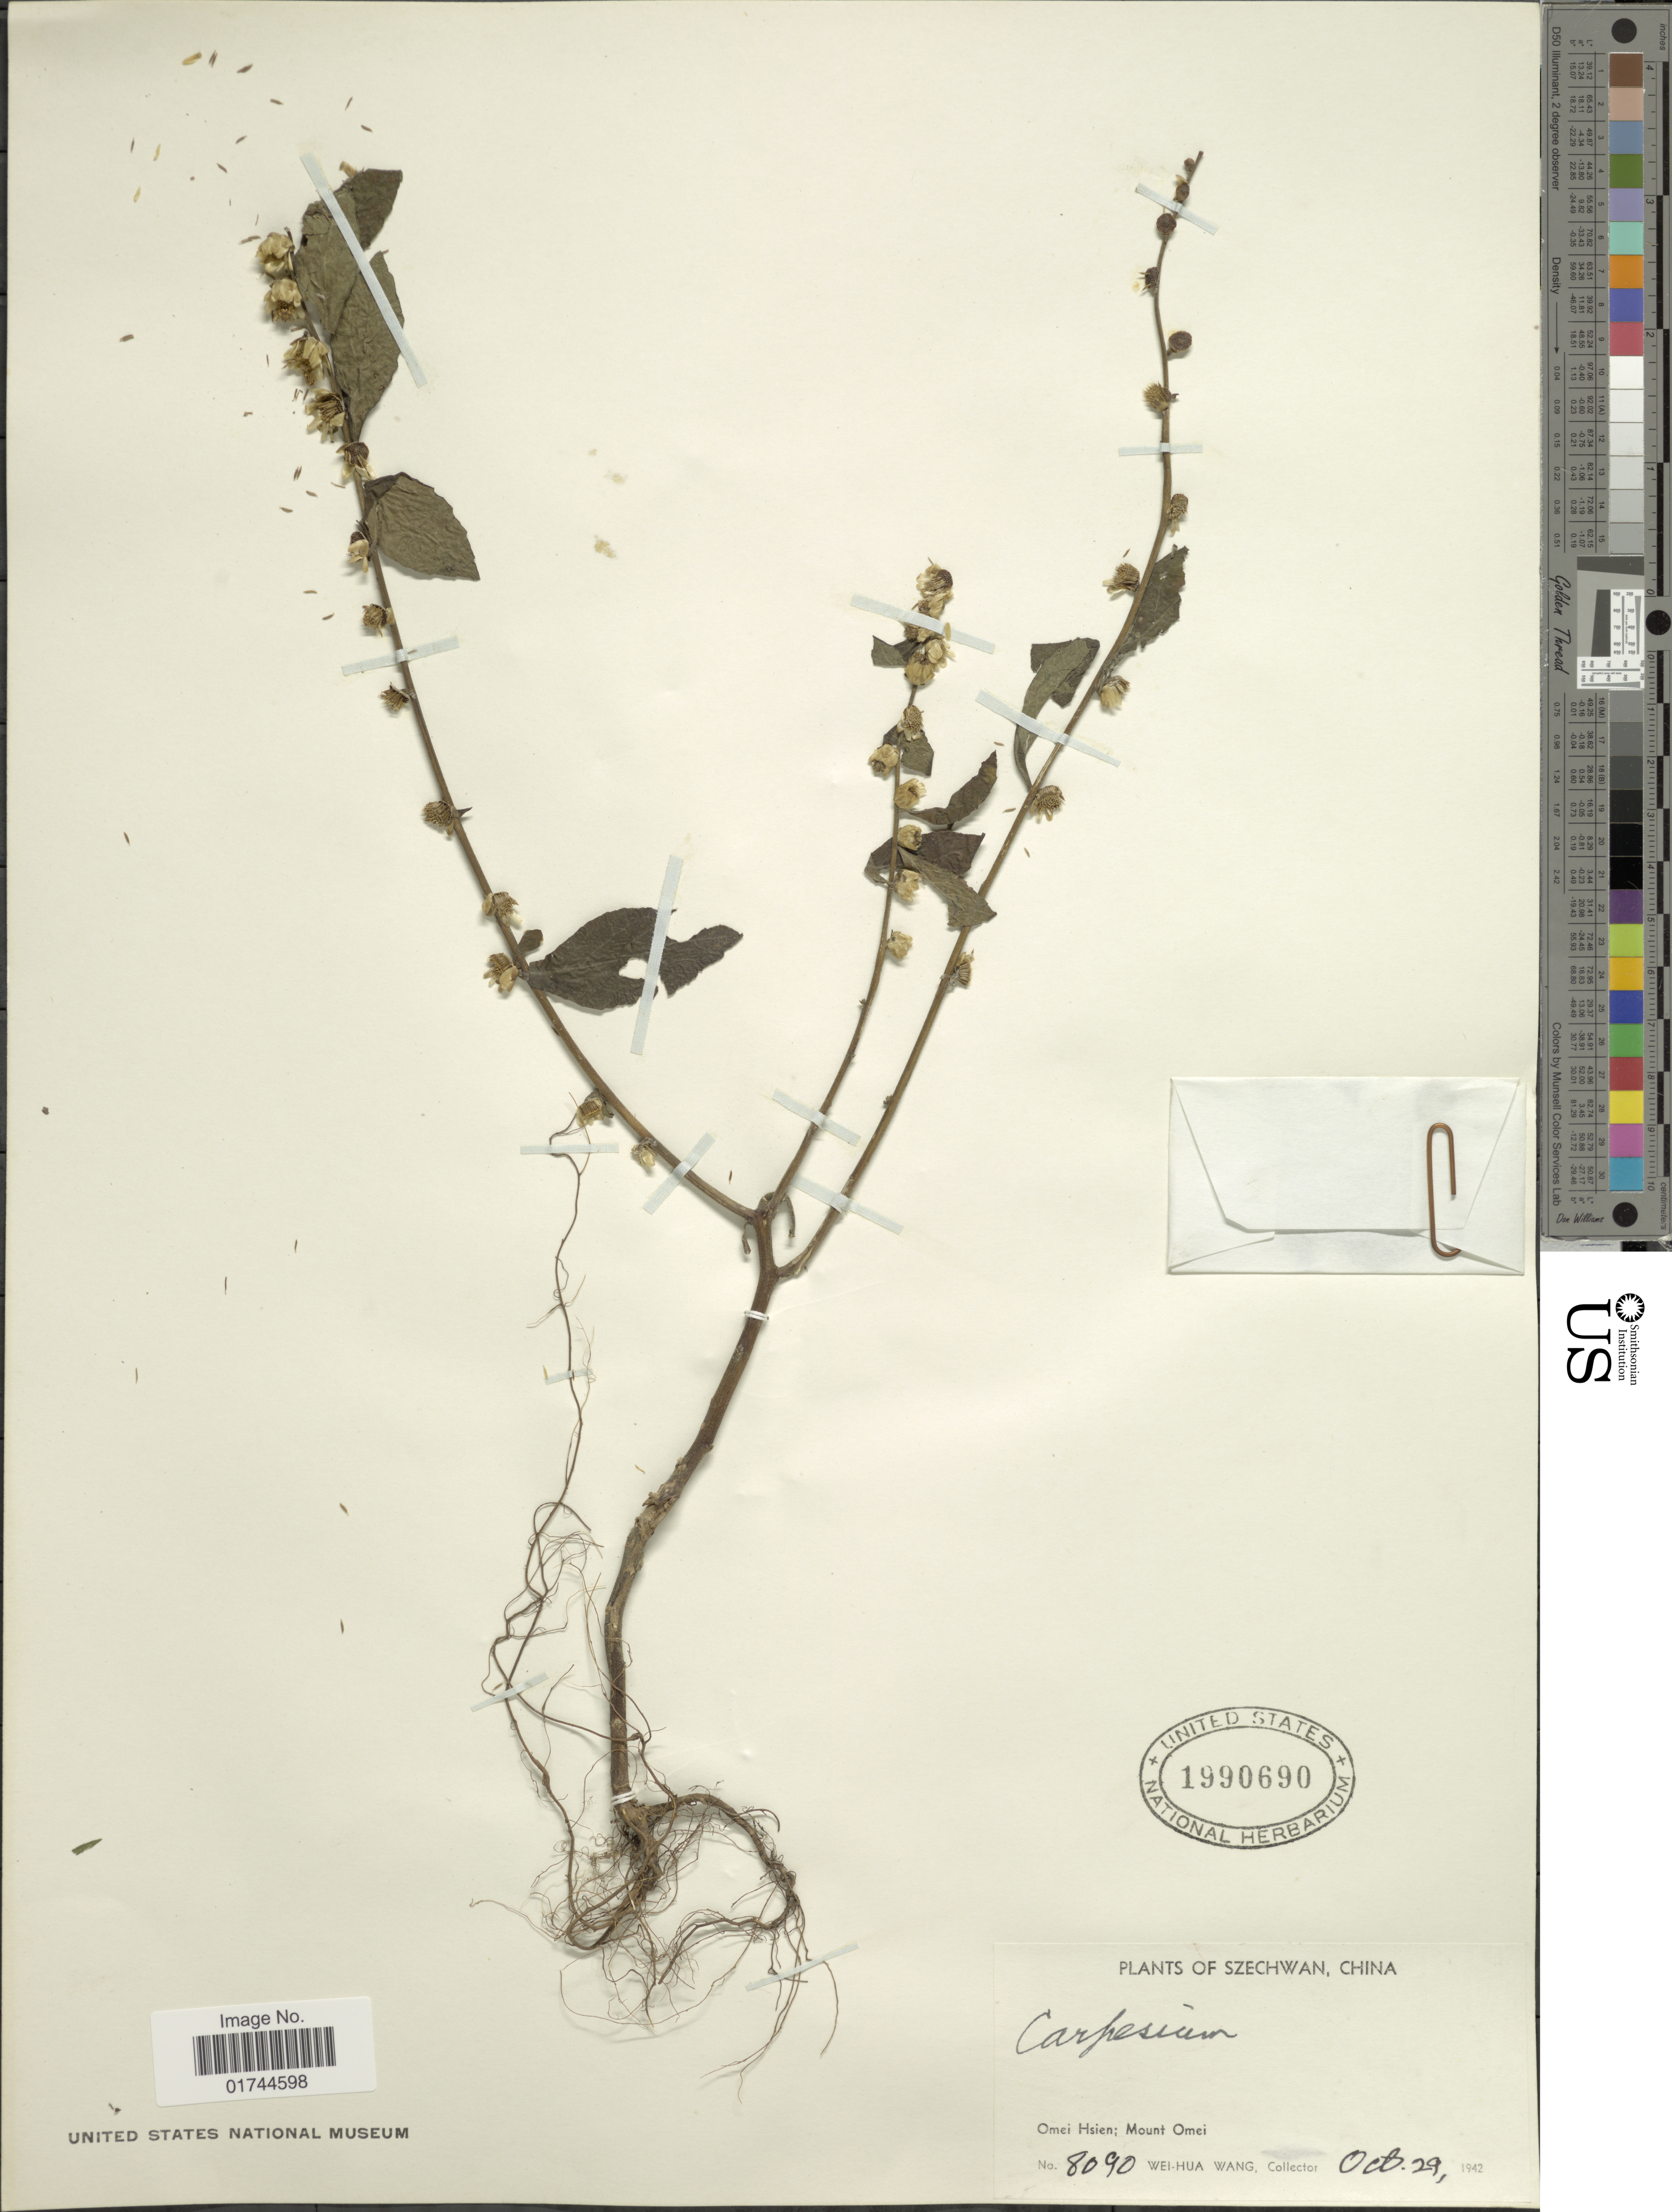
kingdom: Plantae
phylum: Tracheophyta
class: Magnoliopsida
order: Asterales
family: Asteraceae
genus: Carpesium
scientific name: Carpesium abrotanoides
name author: L.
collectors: W. Wang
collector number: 8090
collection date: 1942-10-29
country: China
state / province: Sichuan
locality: Szechwan, Omei Hsien; Mount Omei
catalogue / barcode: US 1990690